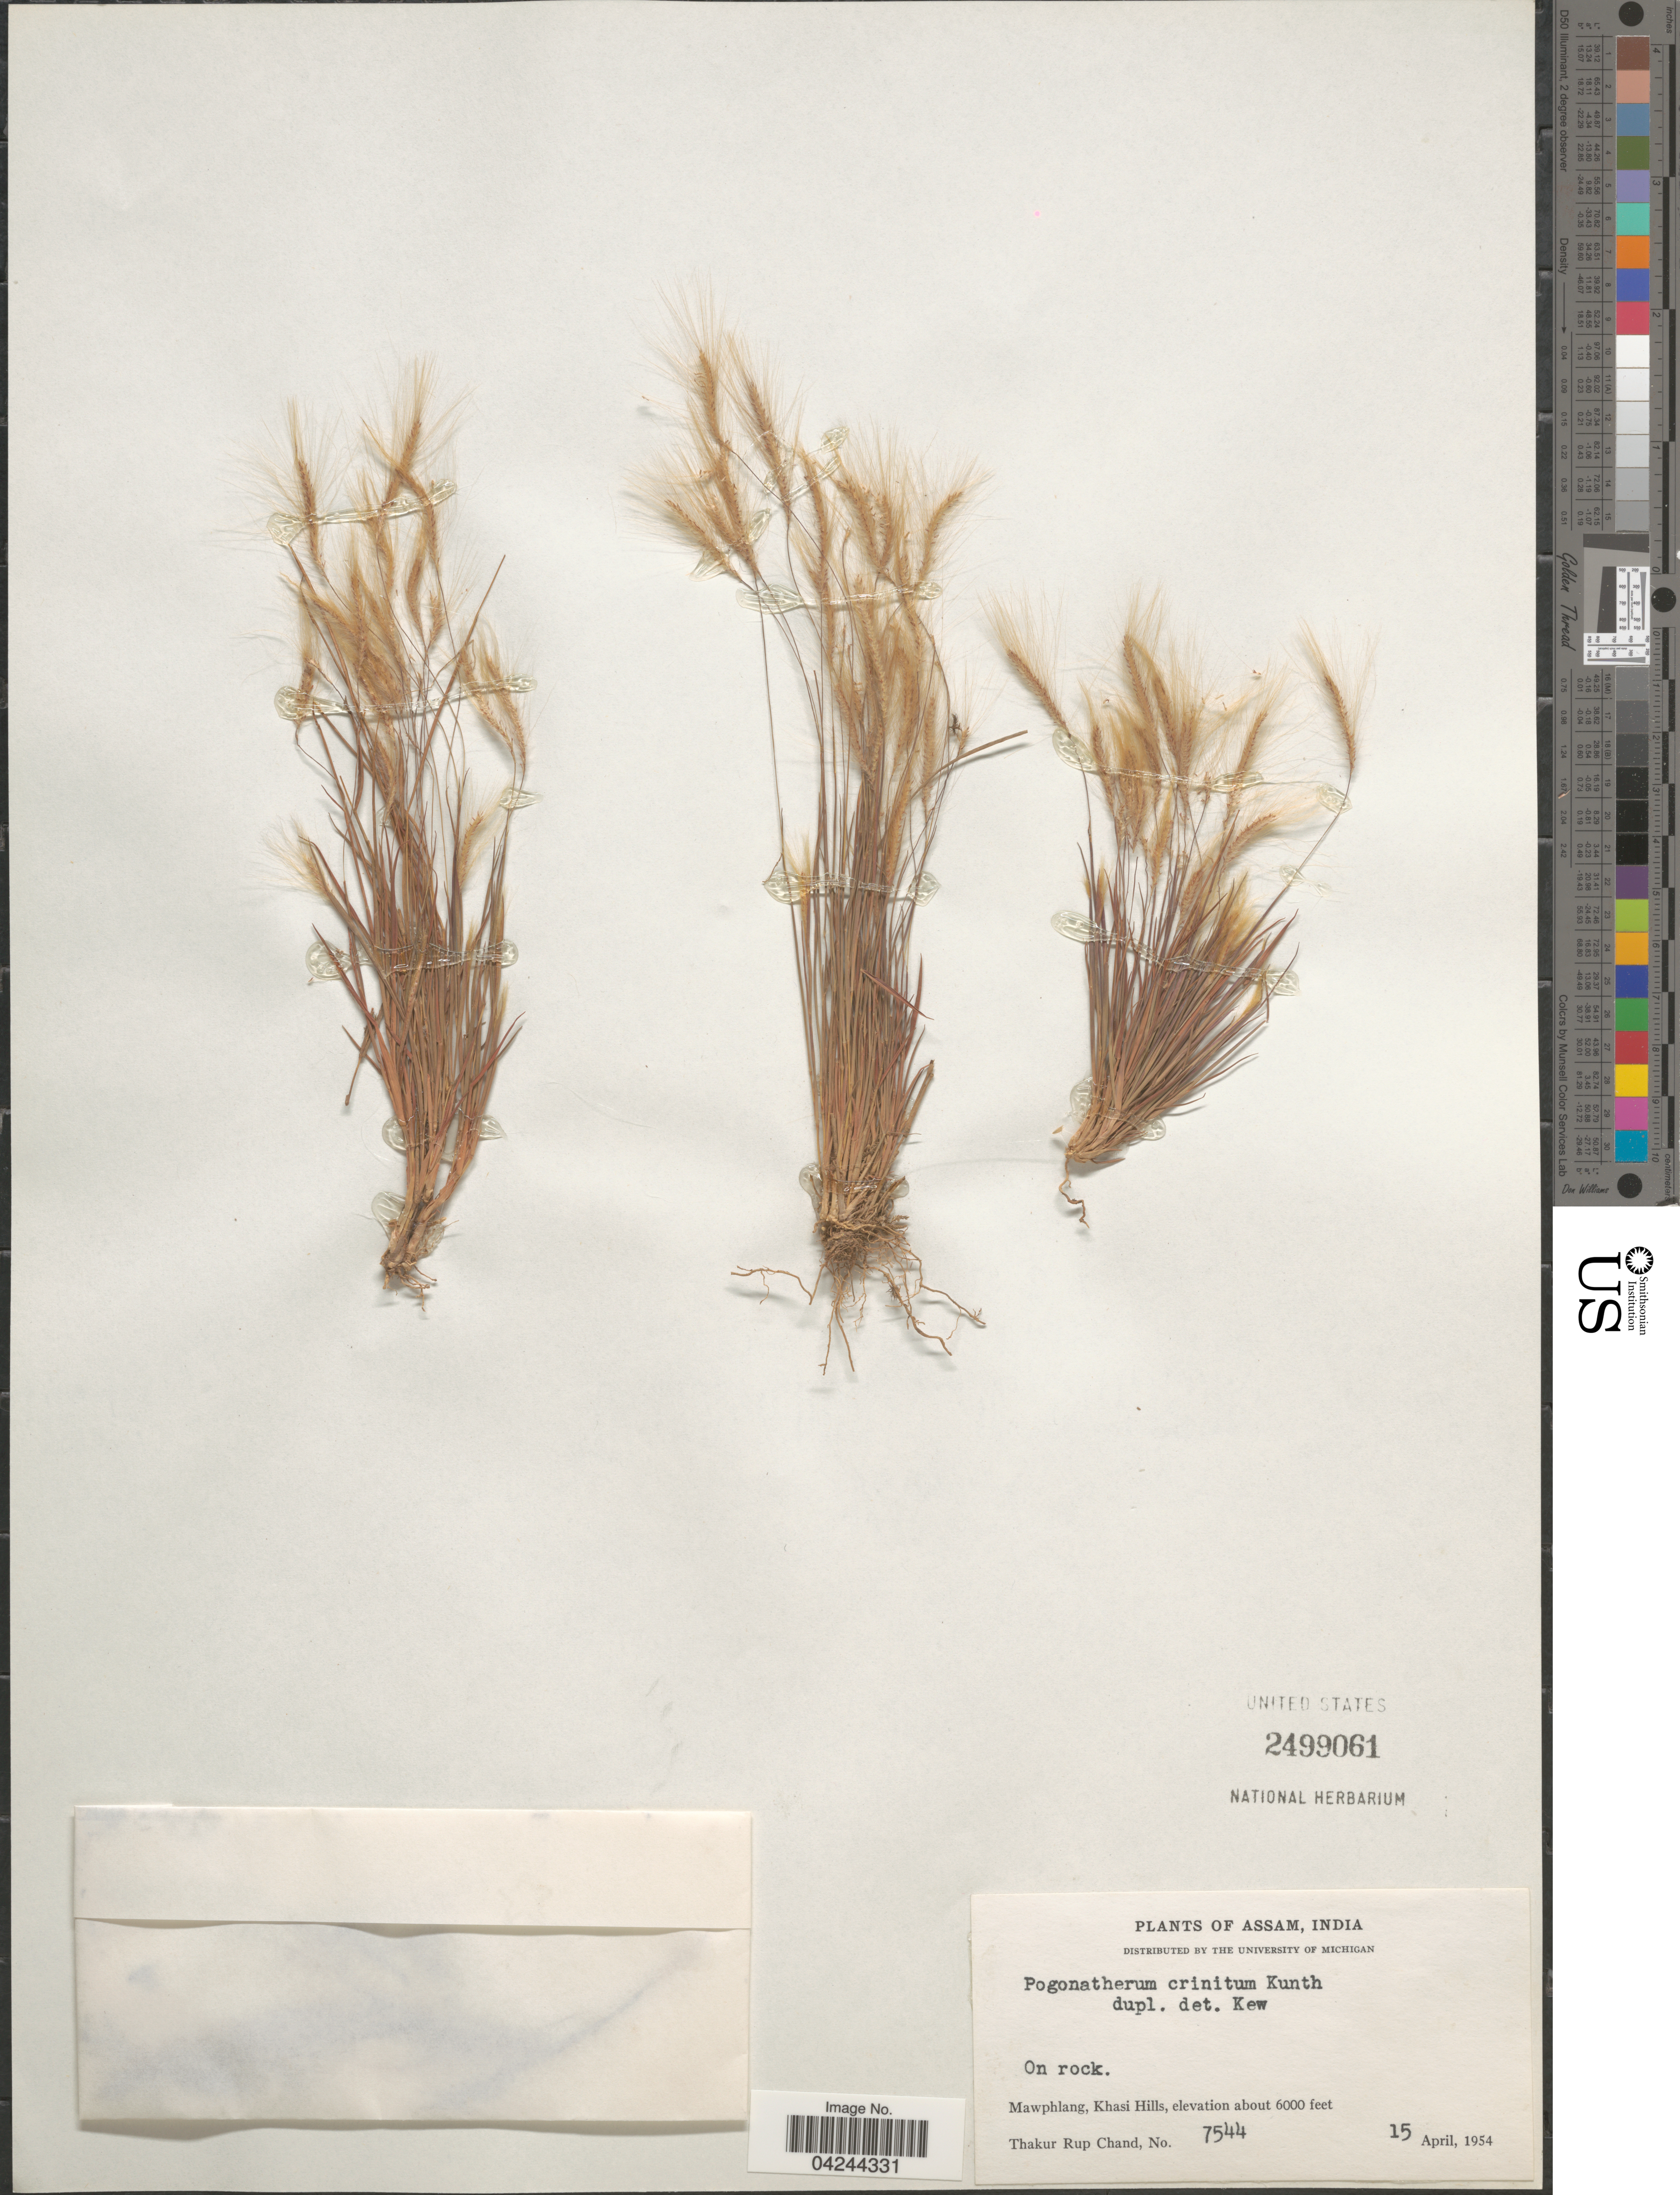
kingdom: Plantae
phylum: Tracheophyta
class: Liliopsida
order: Poales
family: Poaceae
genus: Pogonatherum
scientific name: Pogonatherum crinitum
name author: (Thunb.) Kunth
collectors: T. R. Chand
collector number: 7544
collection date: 1954-04-15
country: India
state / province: Meghalaya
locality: Mawphlang, Khasi Hills.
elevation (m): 1829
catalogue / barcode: US 2499061